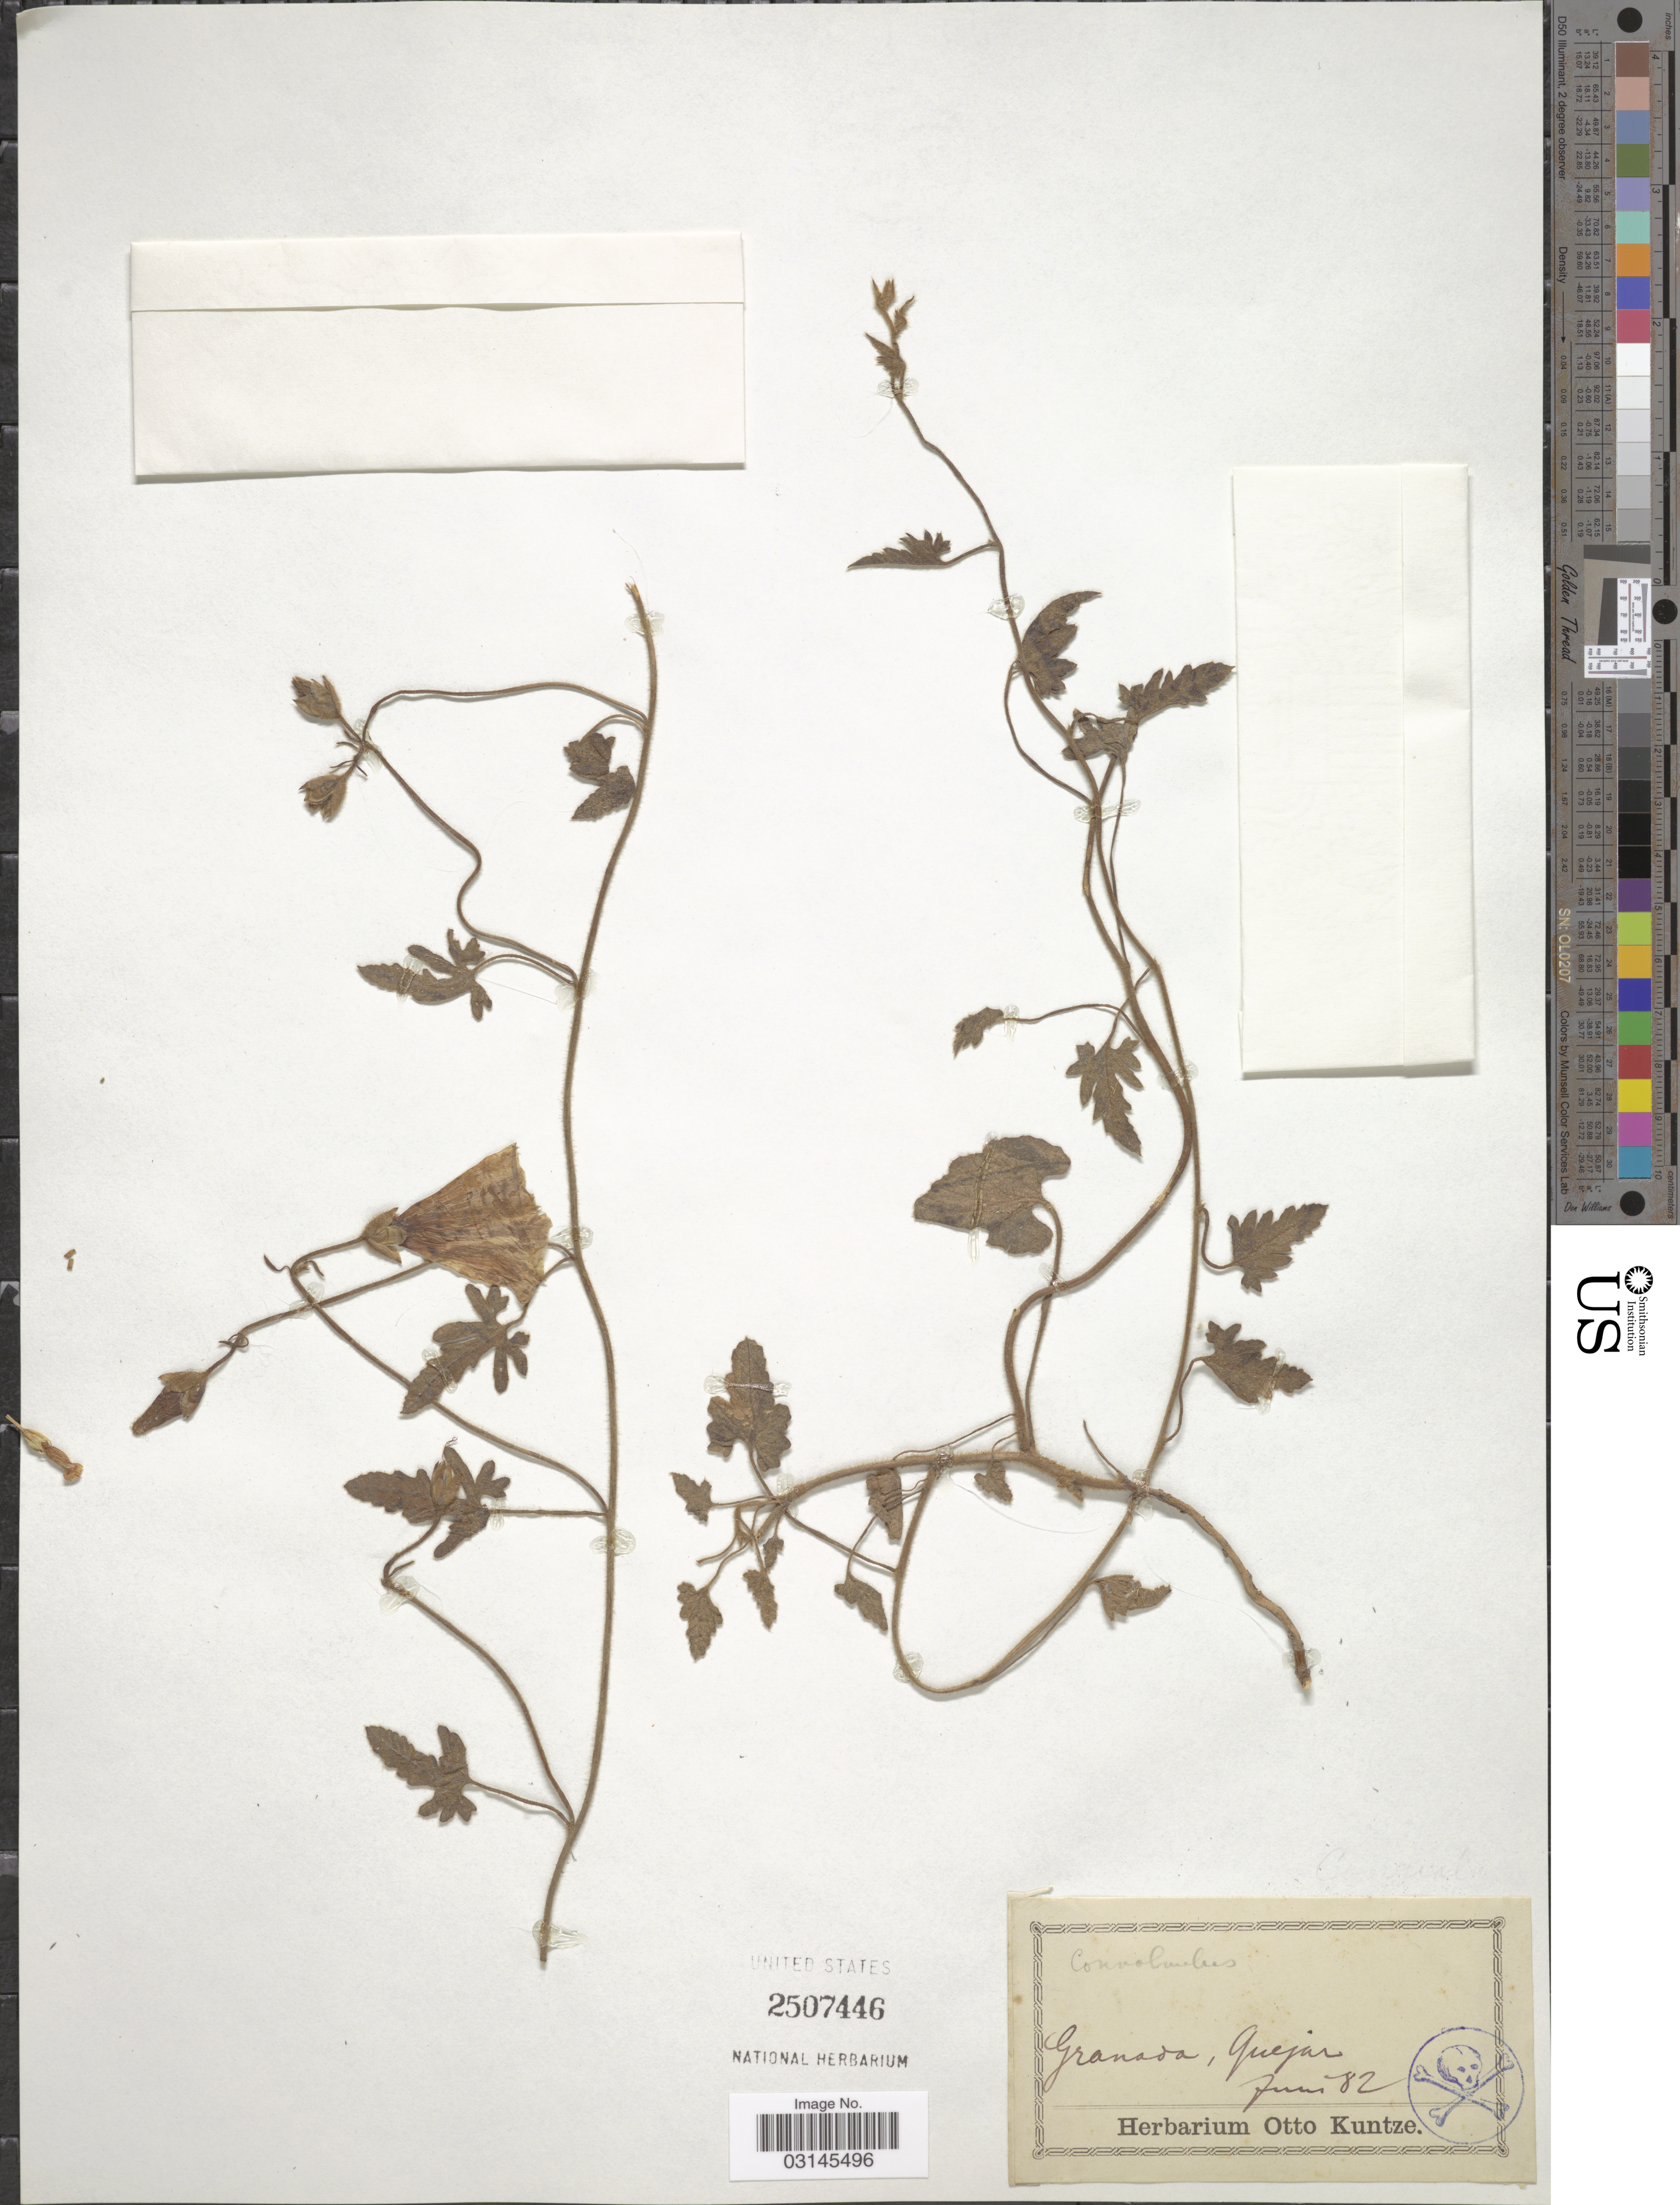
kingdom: Plantae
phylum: Tracheophyta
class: Magnoliopsida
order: Solanales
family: Convolvulaceae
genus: Convolvulus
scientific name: Convolvulus sp.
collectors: ex herb. Otto Kuntze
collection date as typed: Transcribed d/m/y: /6/82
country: Spain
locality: Granada, Guejar.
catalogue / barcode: US 2507446